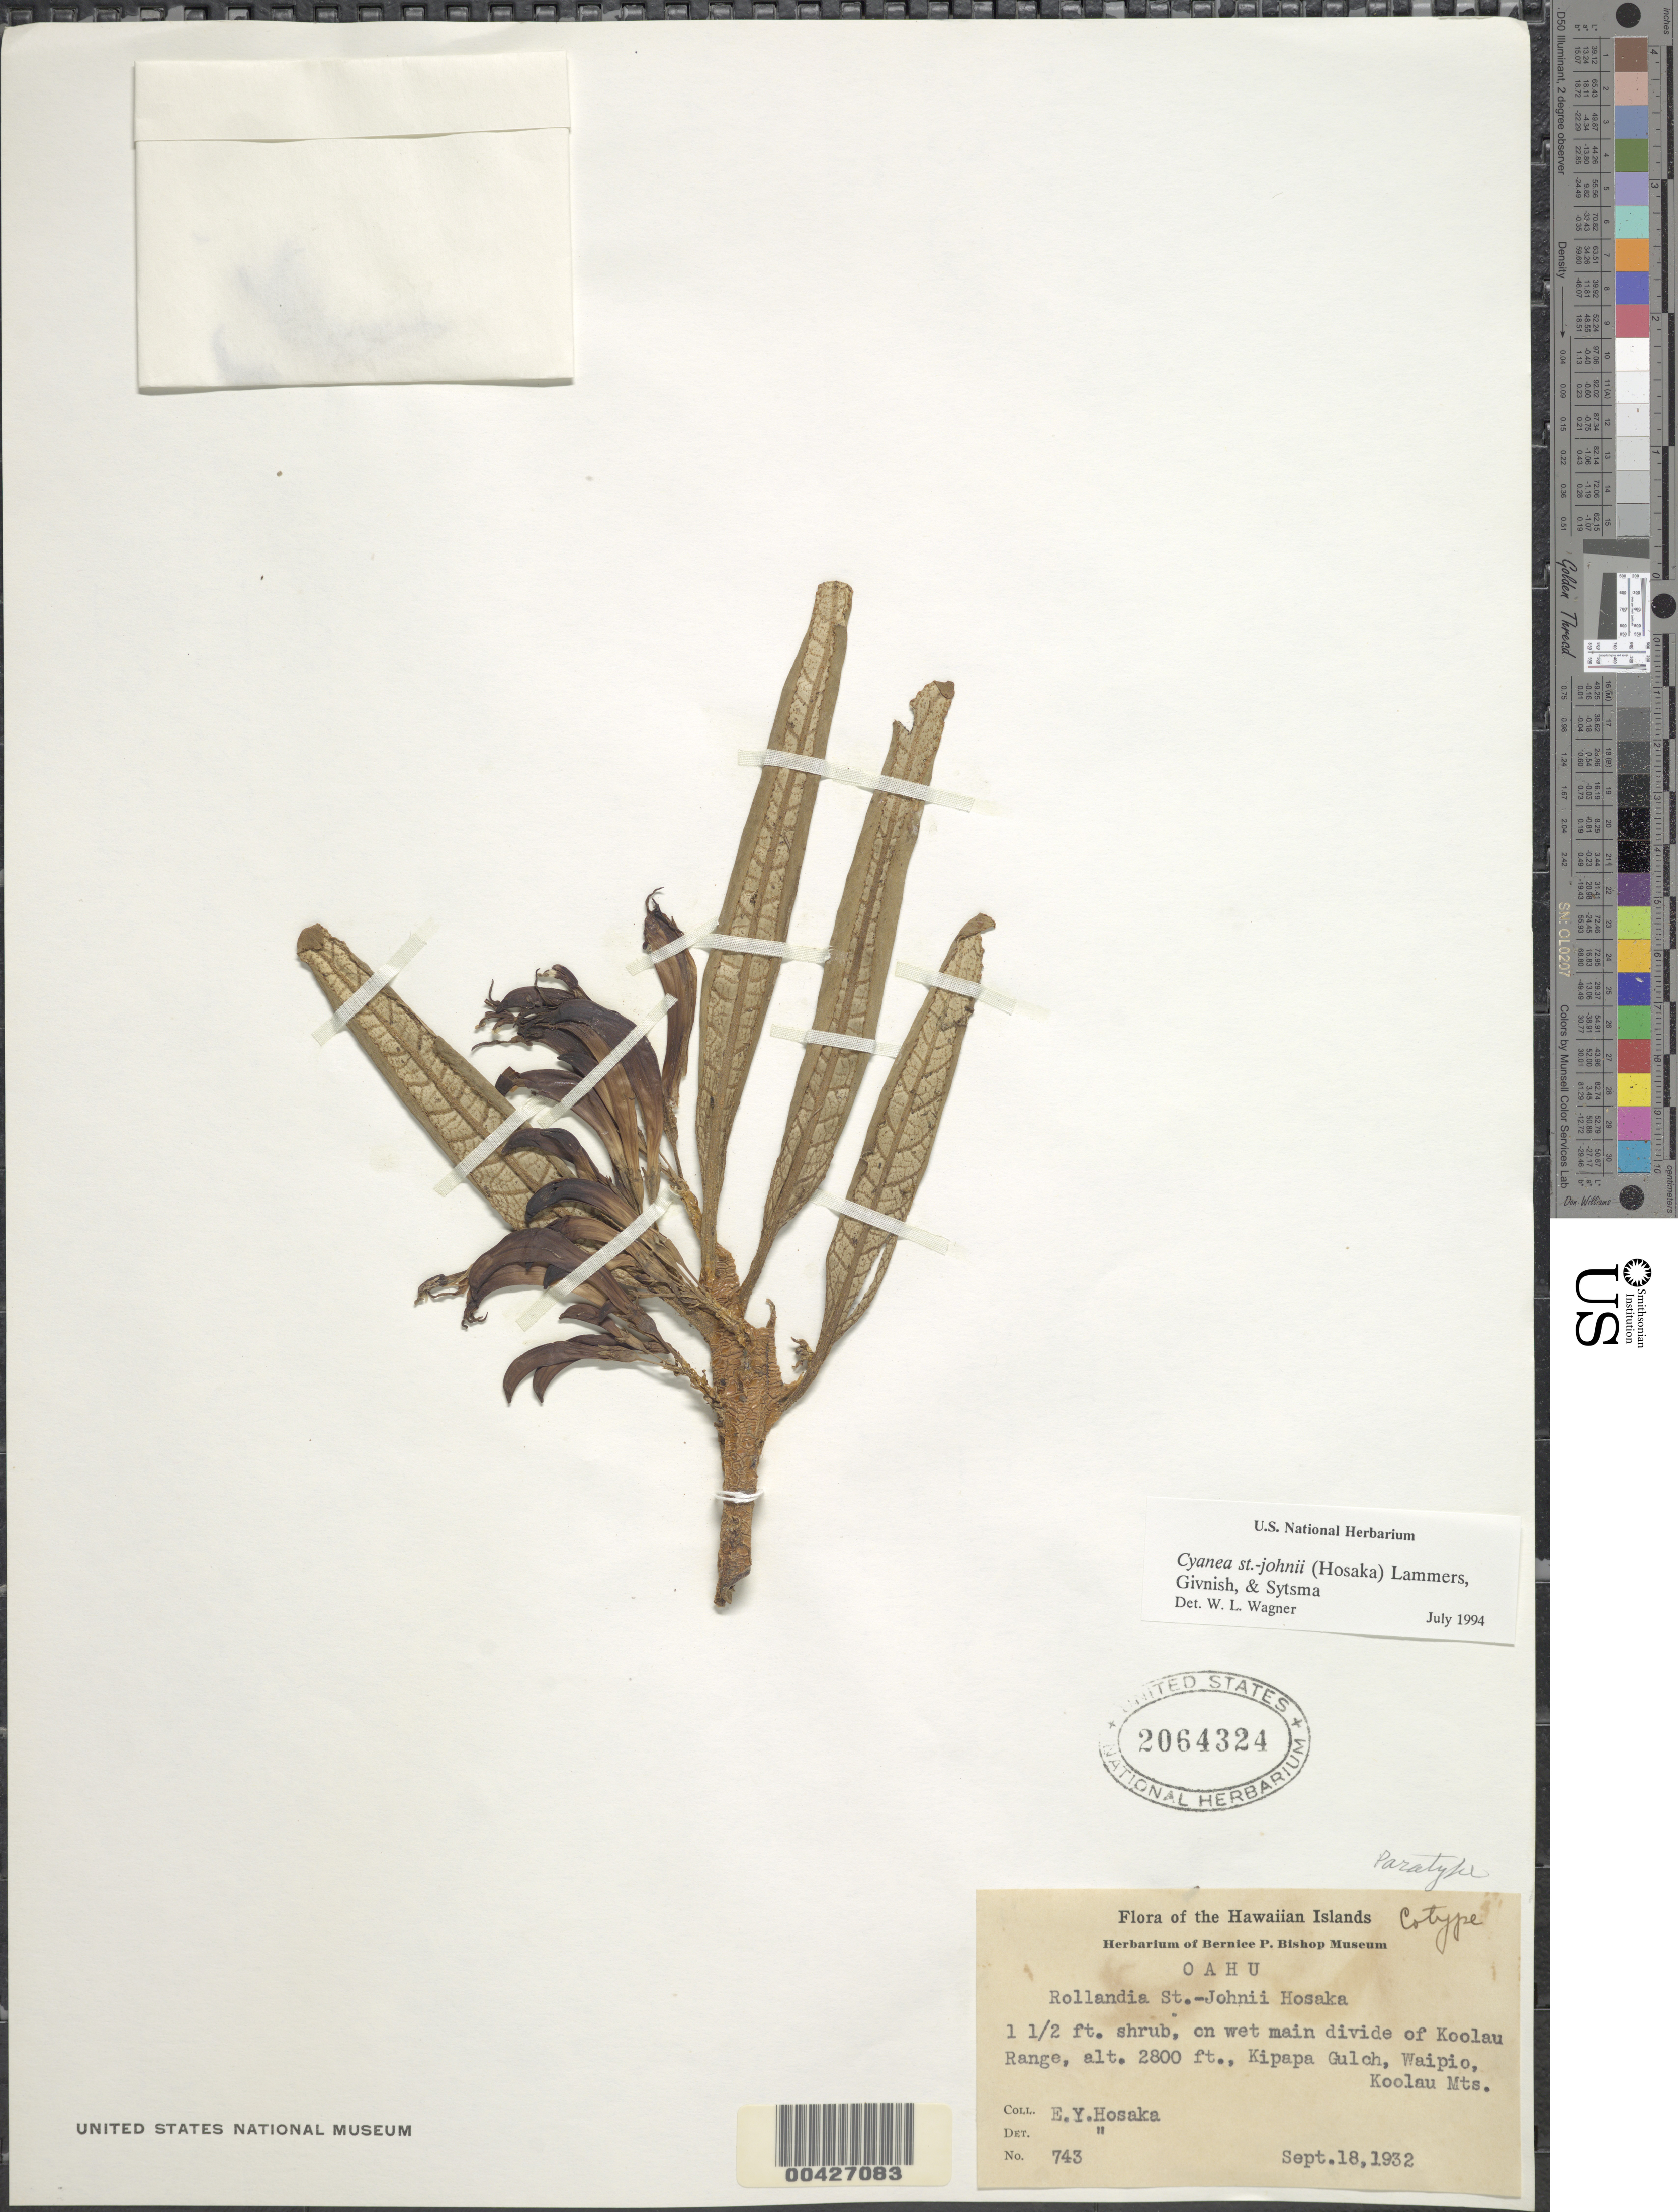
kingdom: Plantae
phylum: Tracheophyta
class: Magnoliopsida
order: Asterales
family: Campanulaceae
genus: Cyanea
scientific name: Cyanea st-johnii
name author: (Hosaka) Lammers et al.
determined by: Wagner, W. L., (BOT), Smithsonian Institution - National Museum of Natural History (UNITED STATES)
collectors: E. Y. Hosaka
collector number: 743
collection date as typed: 18 Sep 1932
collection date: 1932-09-18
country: United States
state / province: Hawaii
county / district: Honolulu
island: Oahu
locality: Main divide of Koolau Range, Kipapa Gulch, Waipio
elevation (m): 853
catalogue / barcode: US 2064324